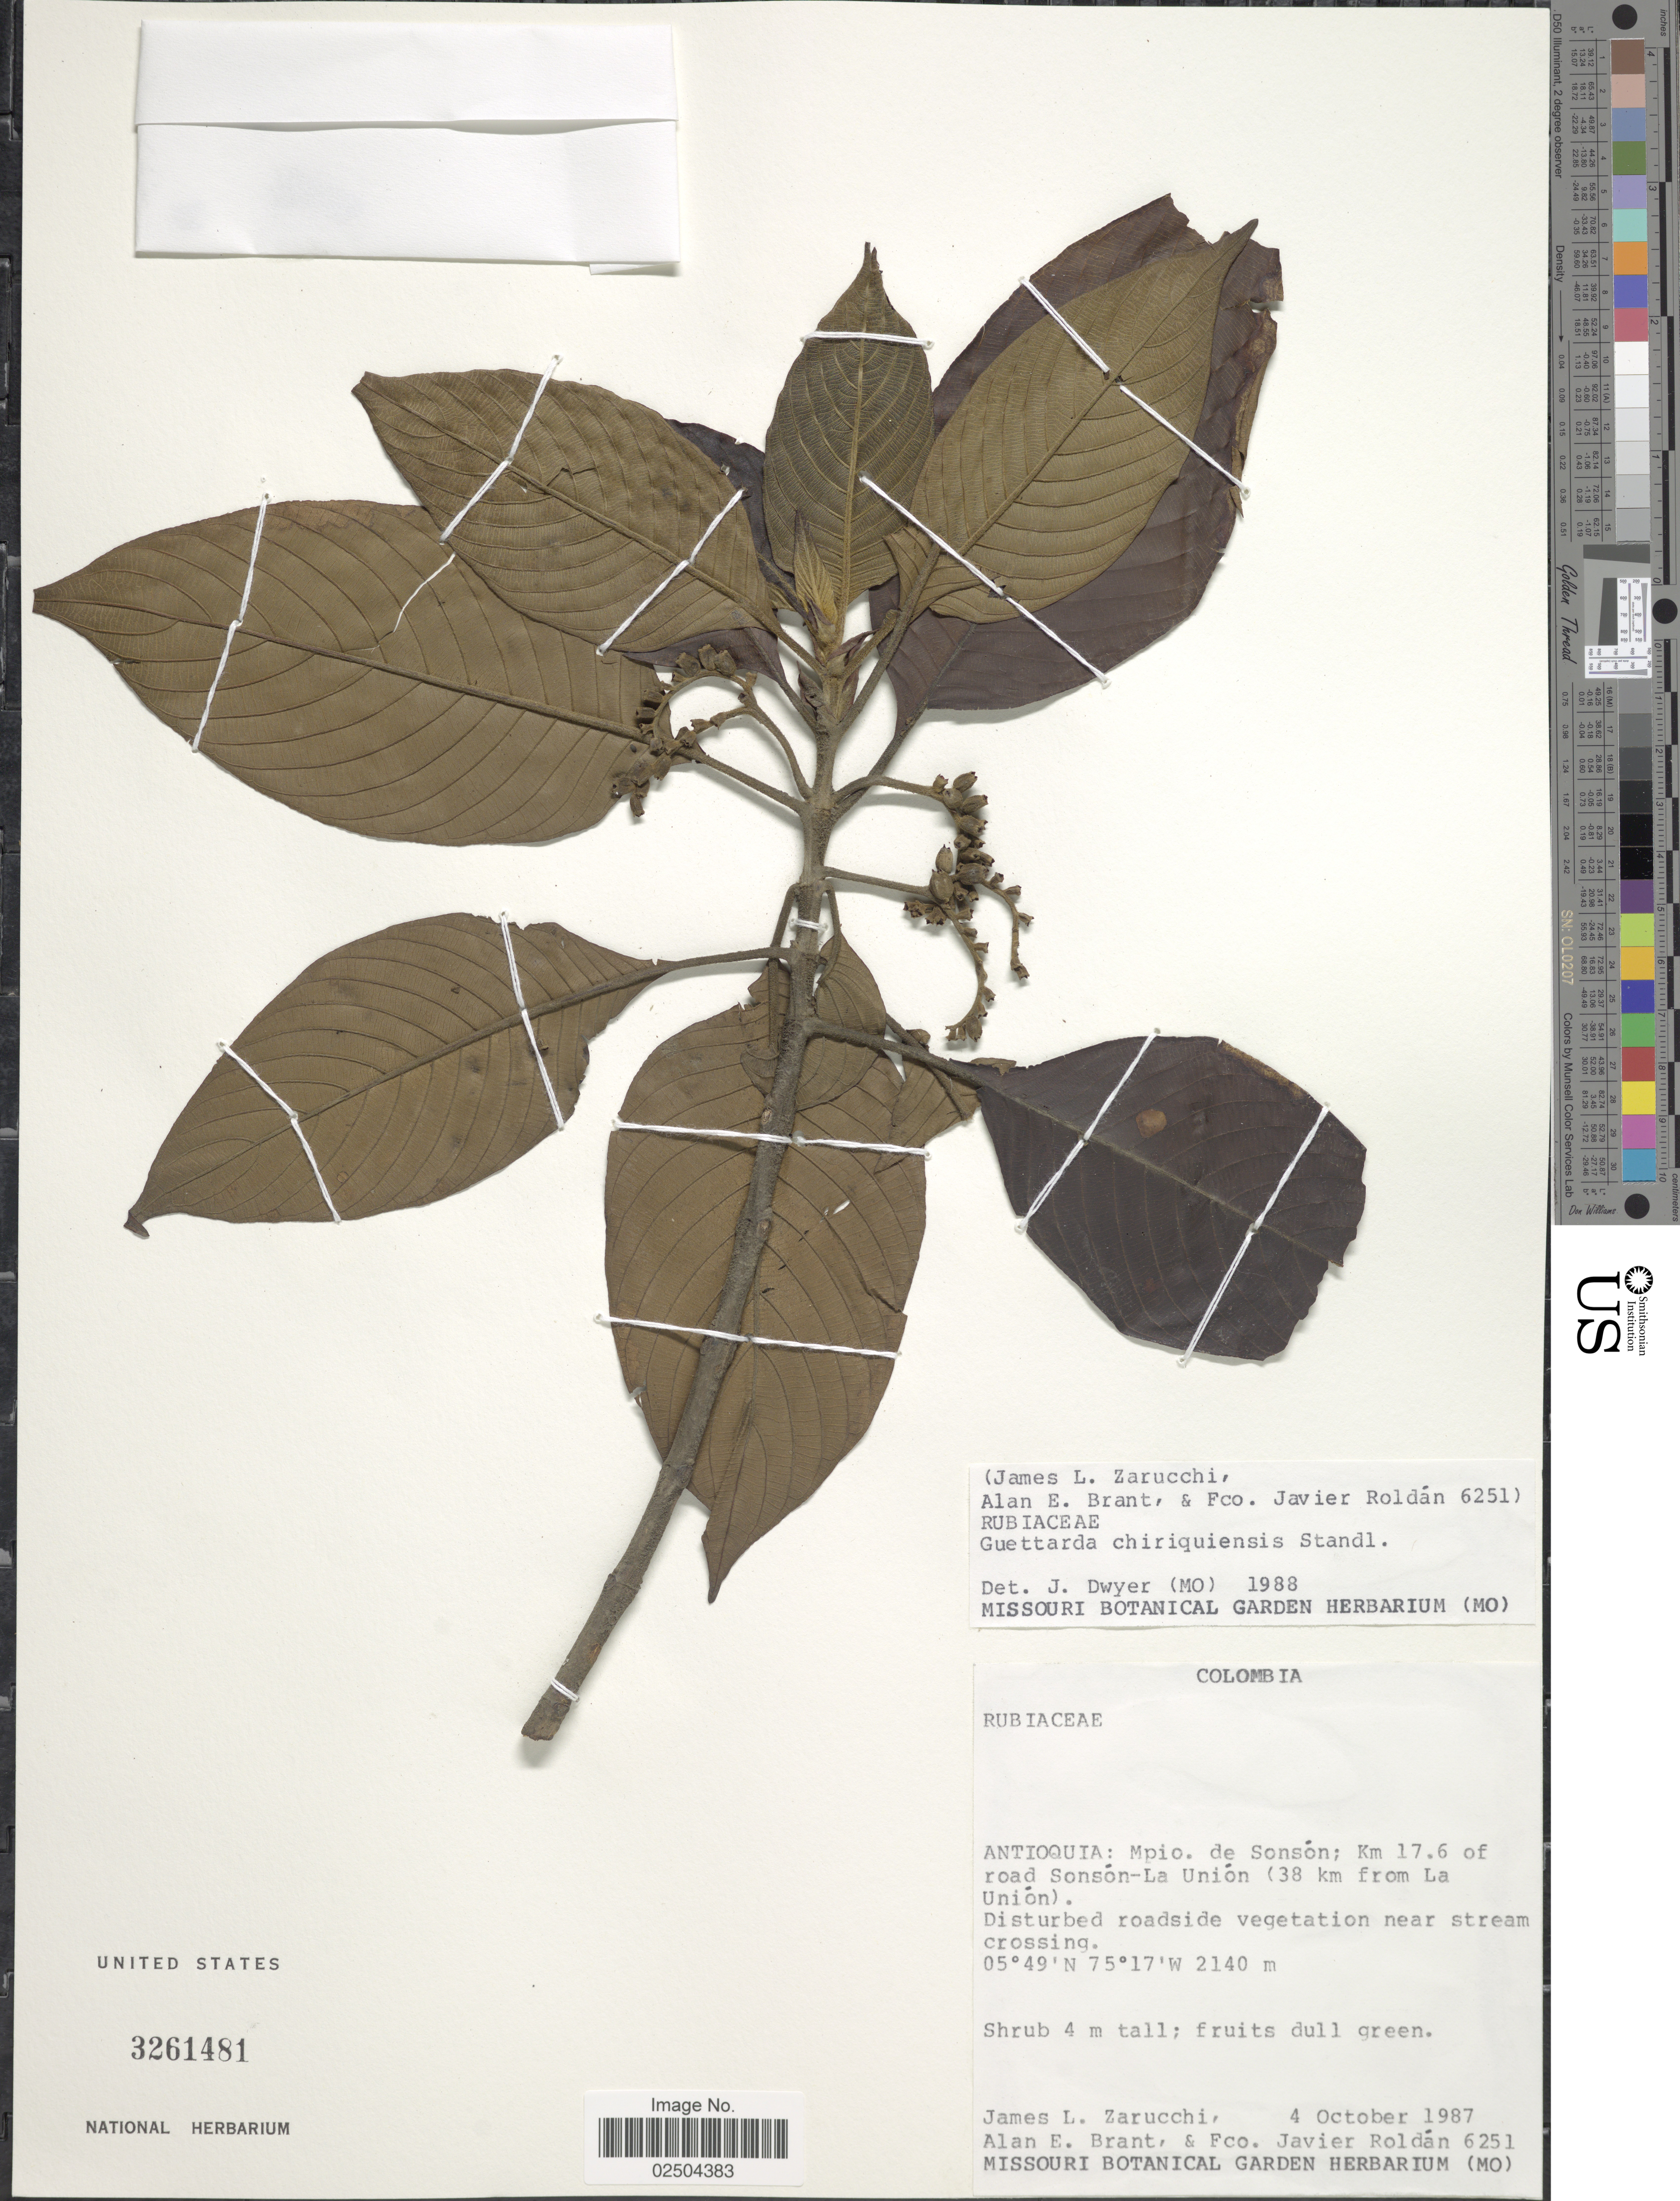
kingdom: Plantae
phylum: Tracheophyta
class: Magnoliopsida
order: Gentianales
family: Rubiaceae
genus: Guettarda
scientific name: Guettarda chiriquiensis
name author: Standl.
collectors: J. L. Zarucchi, A. Brant & F. J. Roldán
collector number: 6251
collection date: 1987-10-04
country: Colombia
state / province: Antioquia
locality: Mpio. de Sonson; Km 17.6 of road Sonson-La Union (38 km from La Union)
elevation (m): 2140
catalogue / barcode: US 3261481